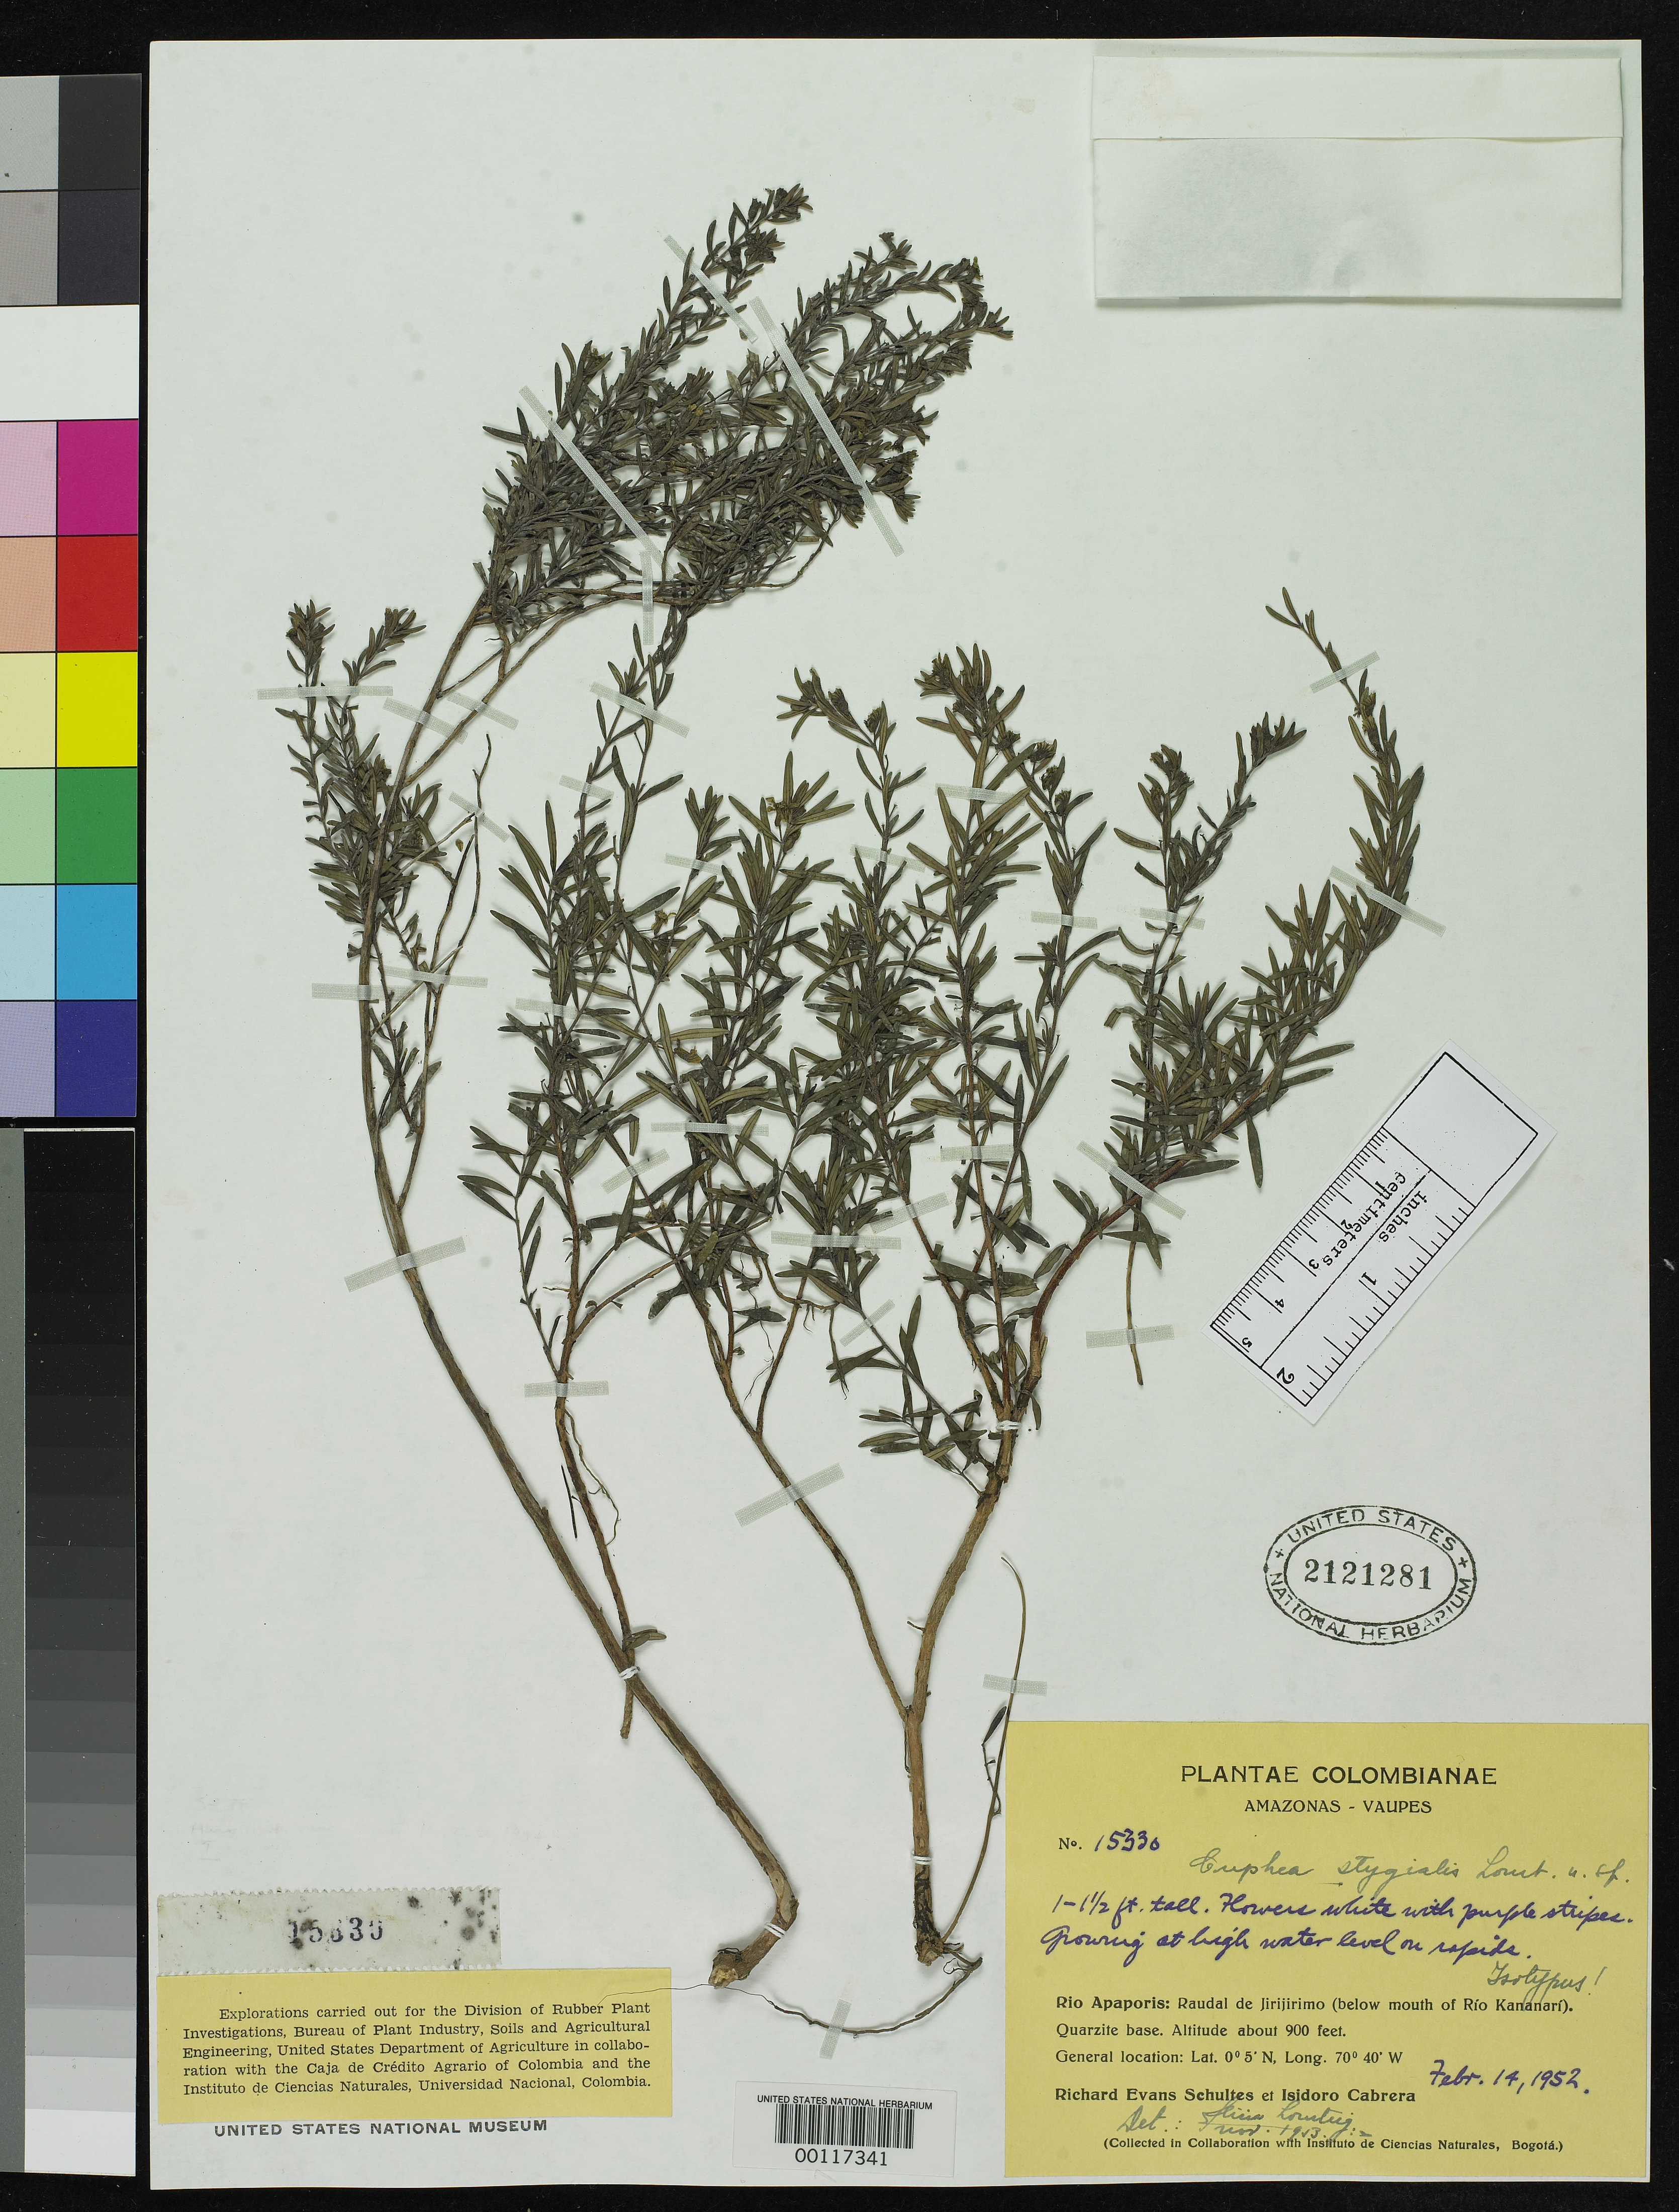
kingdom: Plantae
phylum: Tracheophyta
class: Magnoliopsida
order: Myrtales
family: Lythraceae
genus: Cuphea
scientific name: Cuphea stygialis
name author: Lourteig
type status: Isotype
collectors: R. E. Schultes & I. Cabrera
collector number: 15330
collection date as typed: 14 Feb 1952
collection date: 1952-02-14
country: Colombia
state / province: Vaupés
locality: Rio Apaporis.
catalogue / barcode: US 2121281